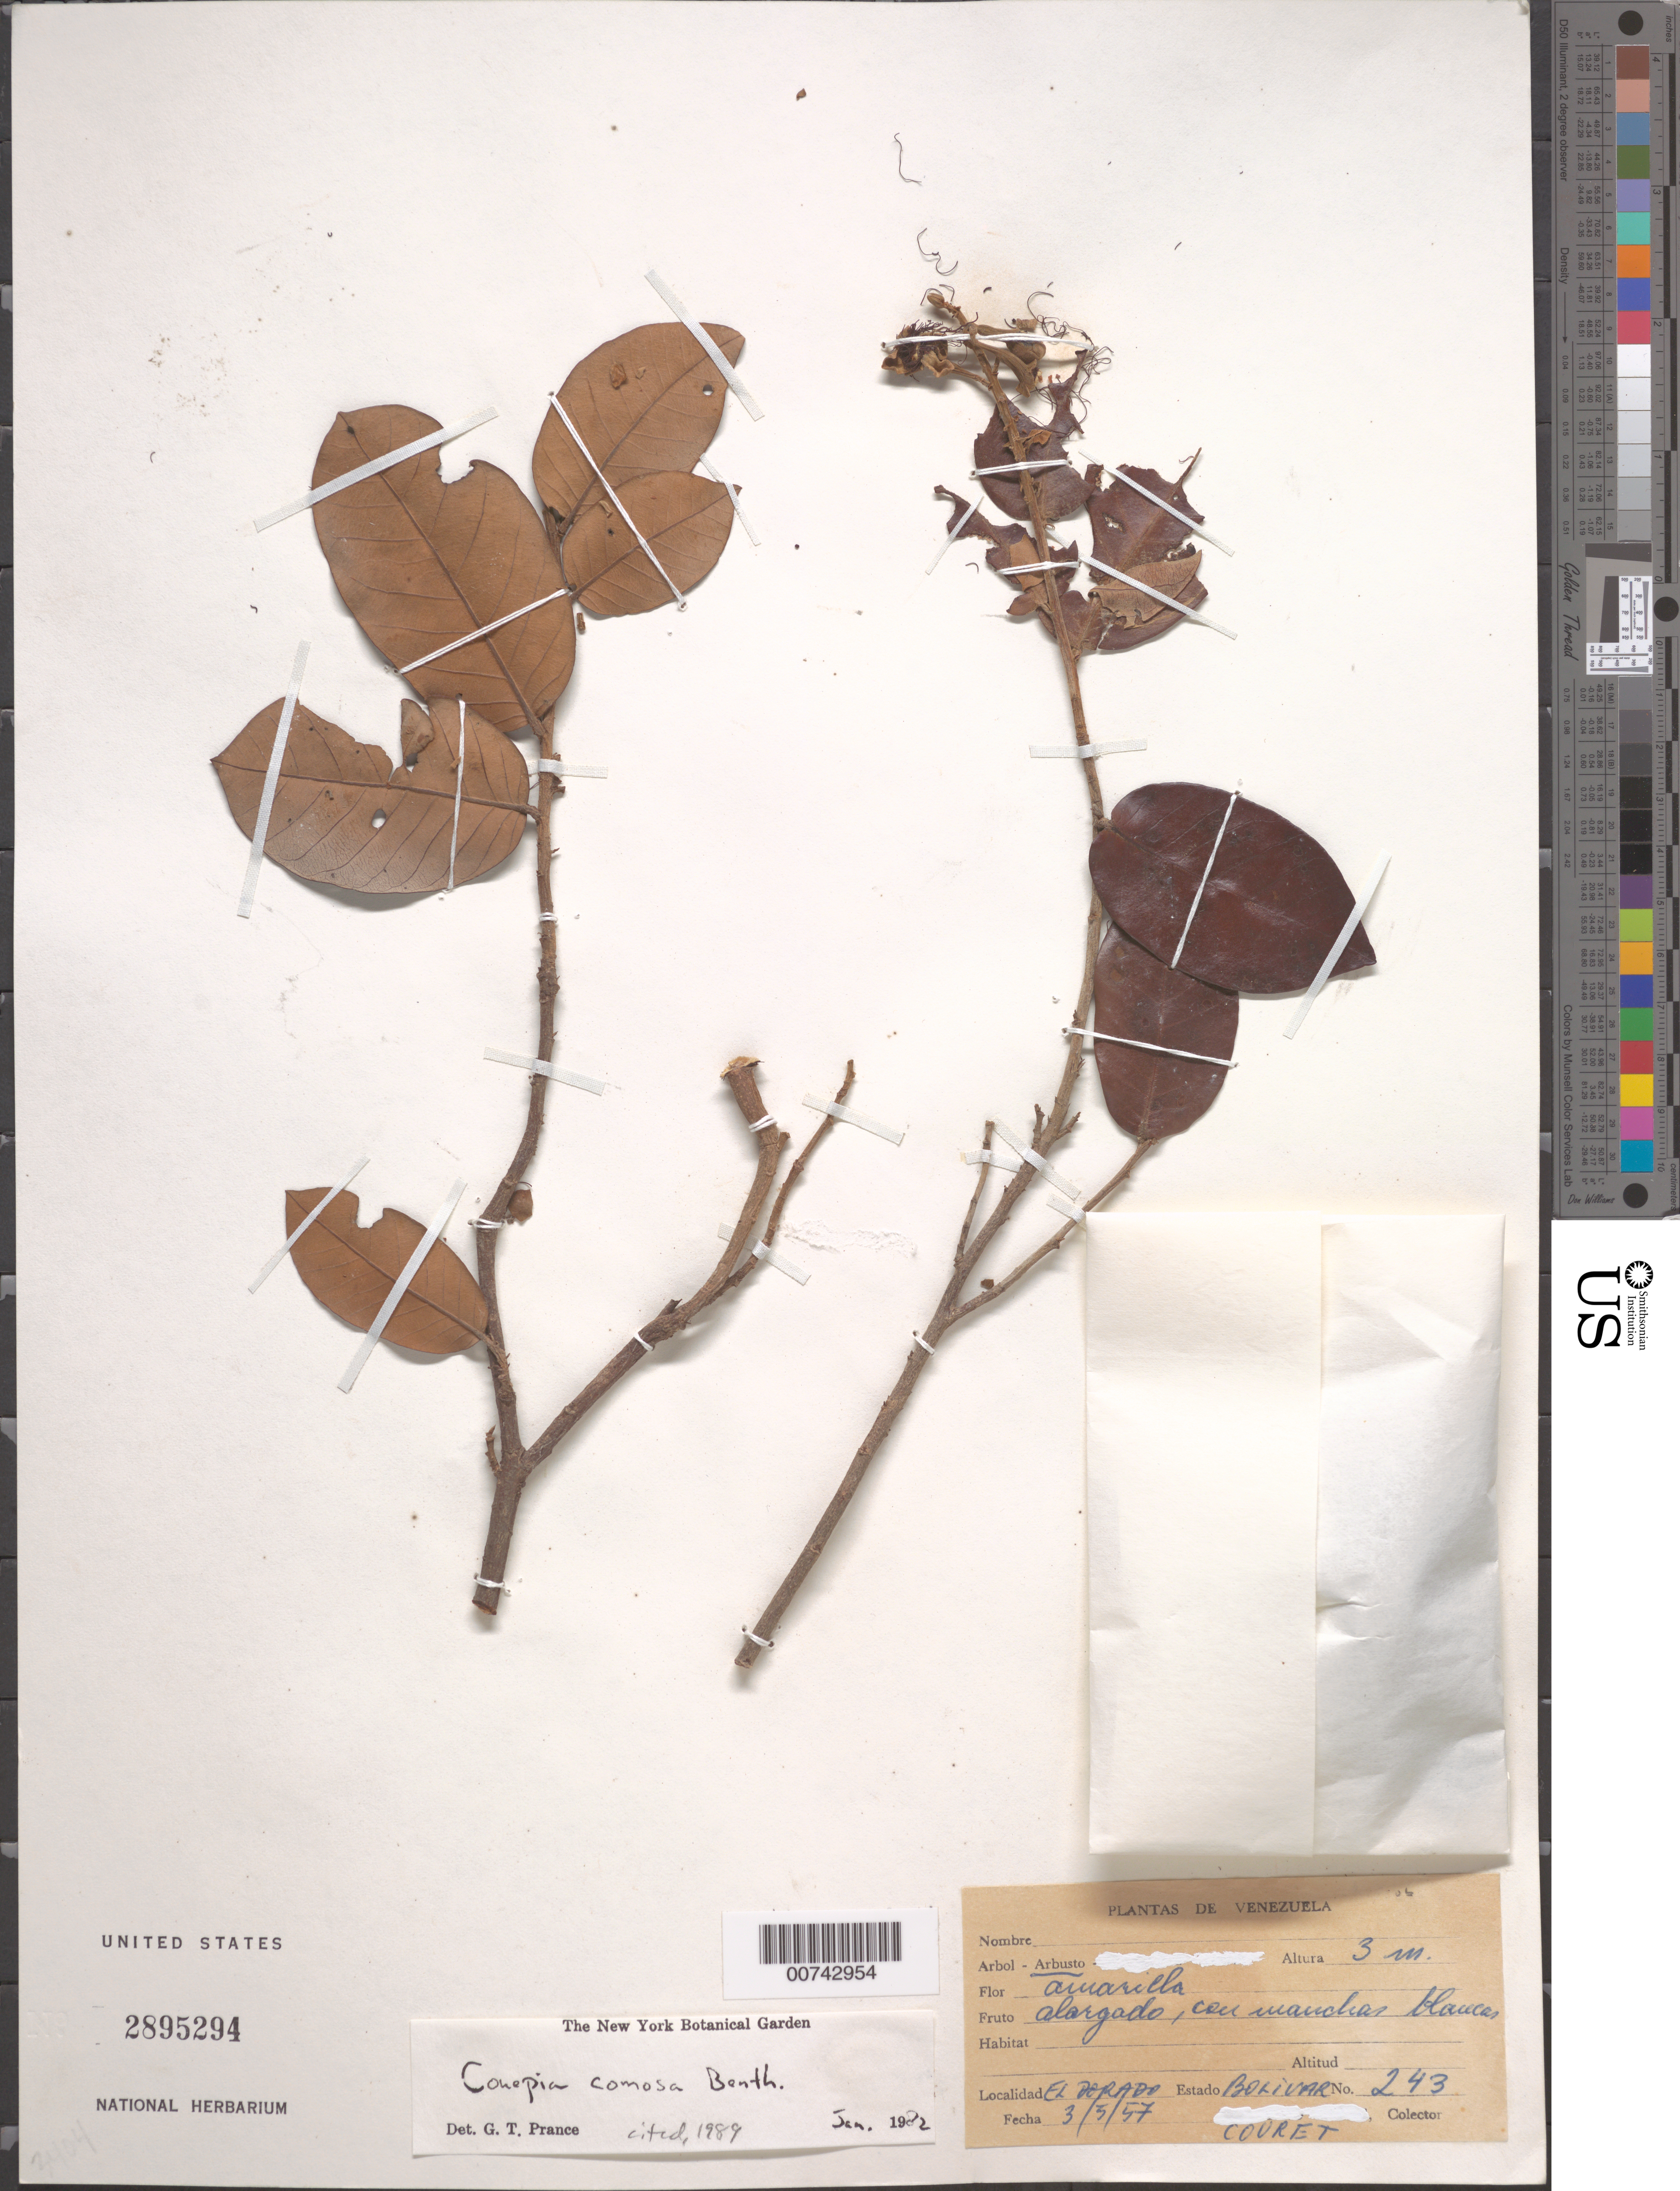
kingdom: Plantae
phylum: Tracheophyta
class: Magnoliopsida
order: Malpighiales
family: Chrysobalanaceae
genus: Couepia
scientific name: Couepia comosa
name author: Benth.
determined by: Prance, G. T.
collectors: -. Couret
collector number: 243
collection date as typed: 3-May-57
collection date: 1957-05-03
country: Venezuela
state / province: Bolívar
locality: El Dorado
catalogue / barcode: US 2895294